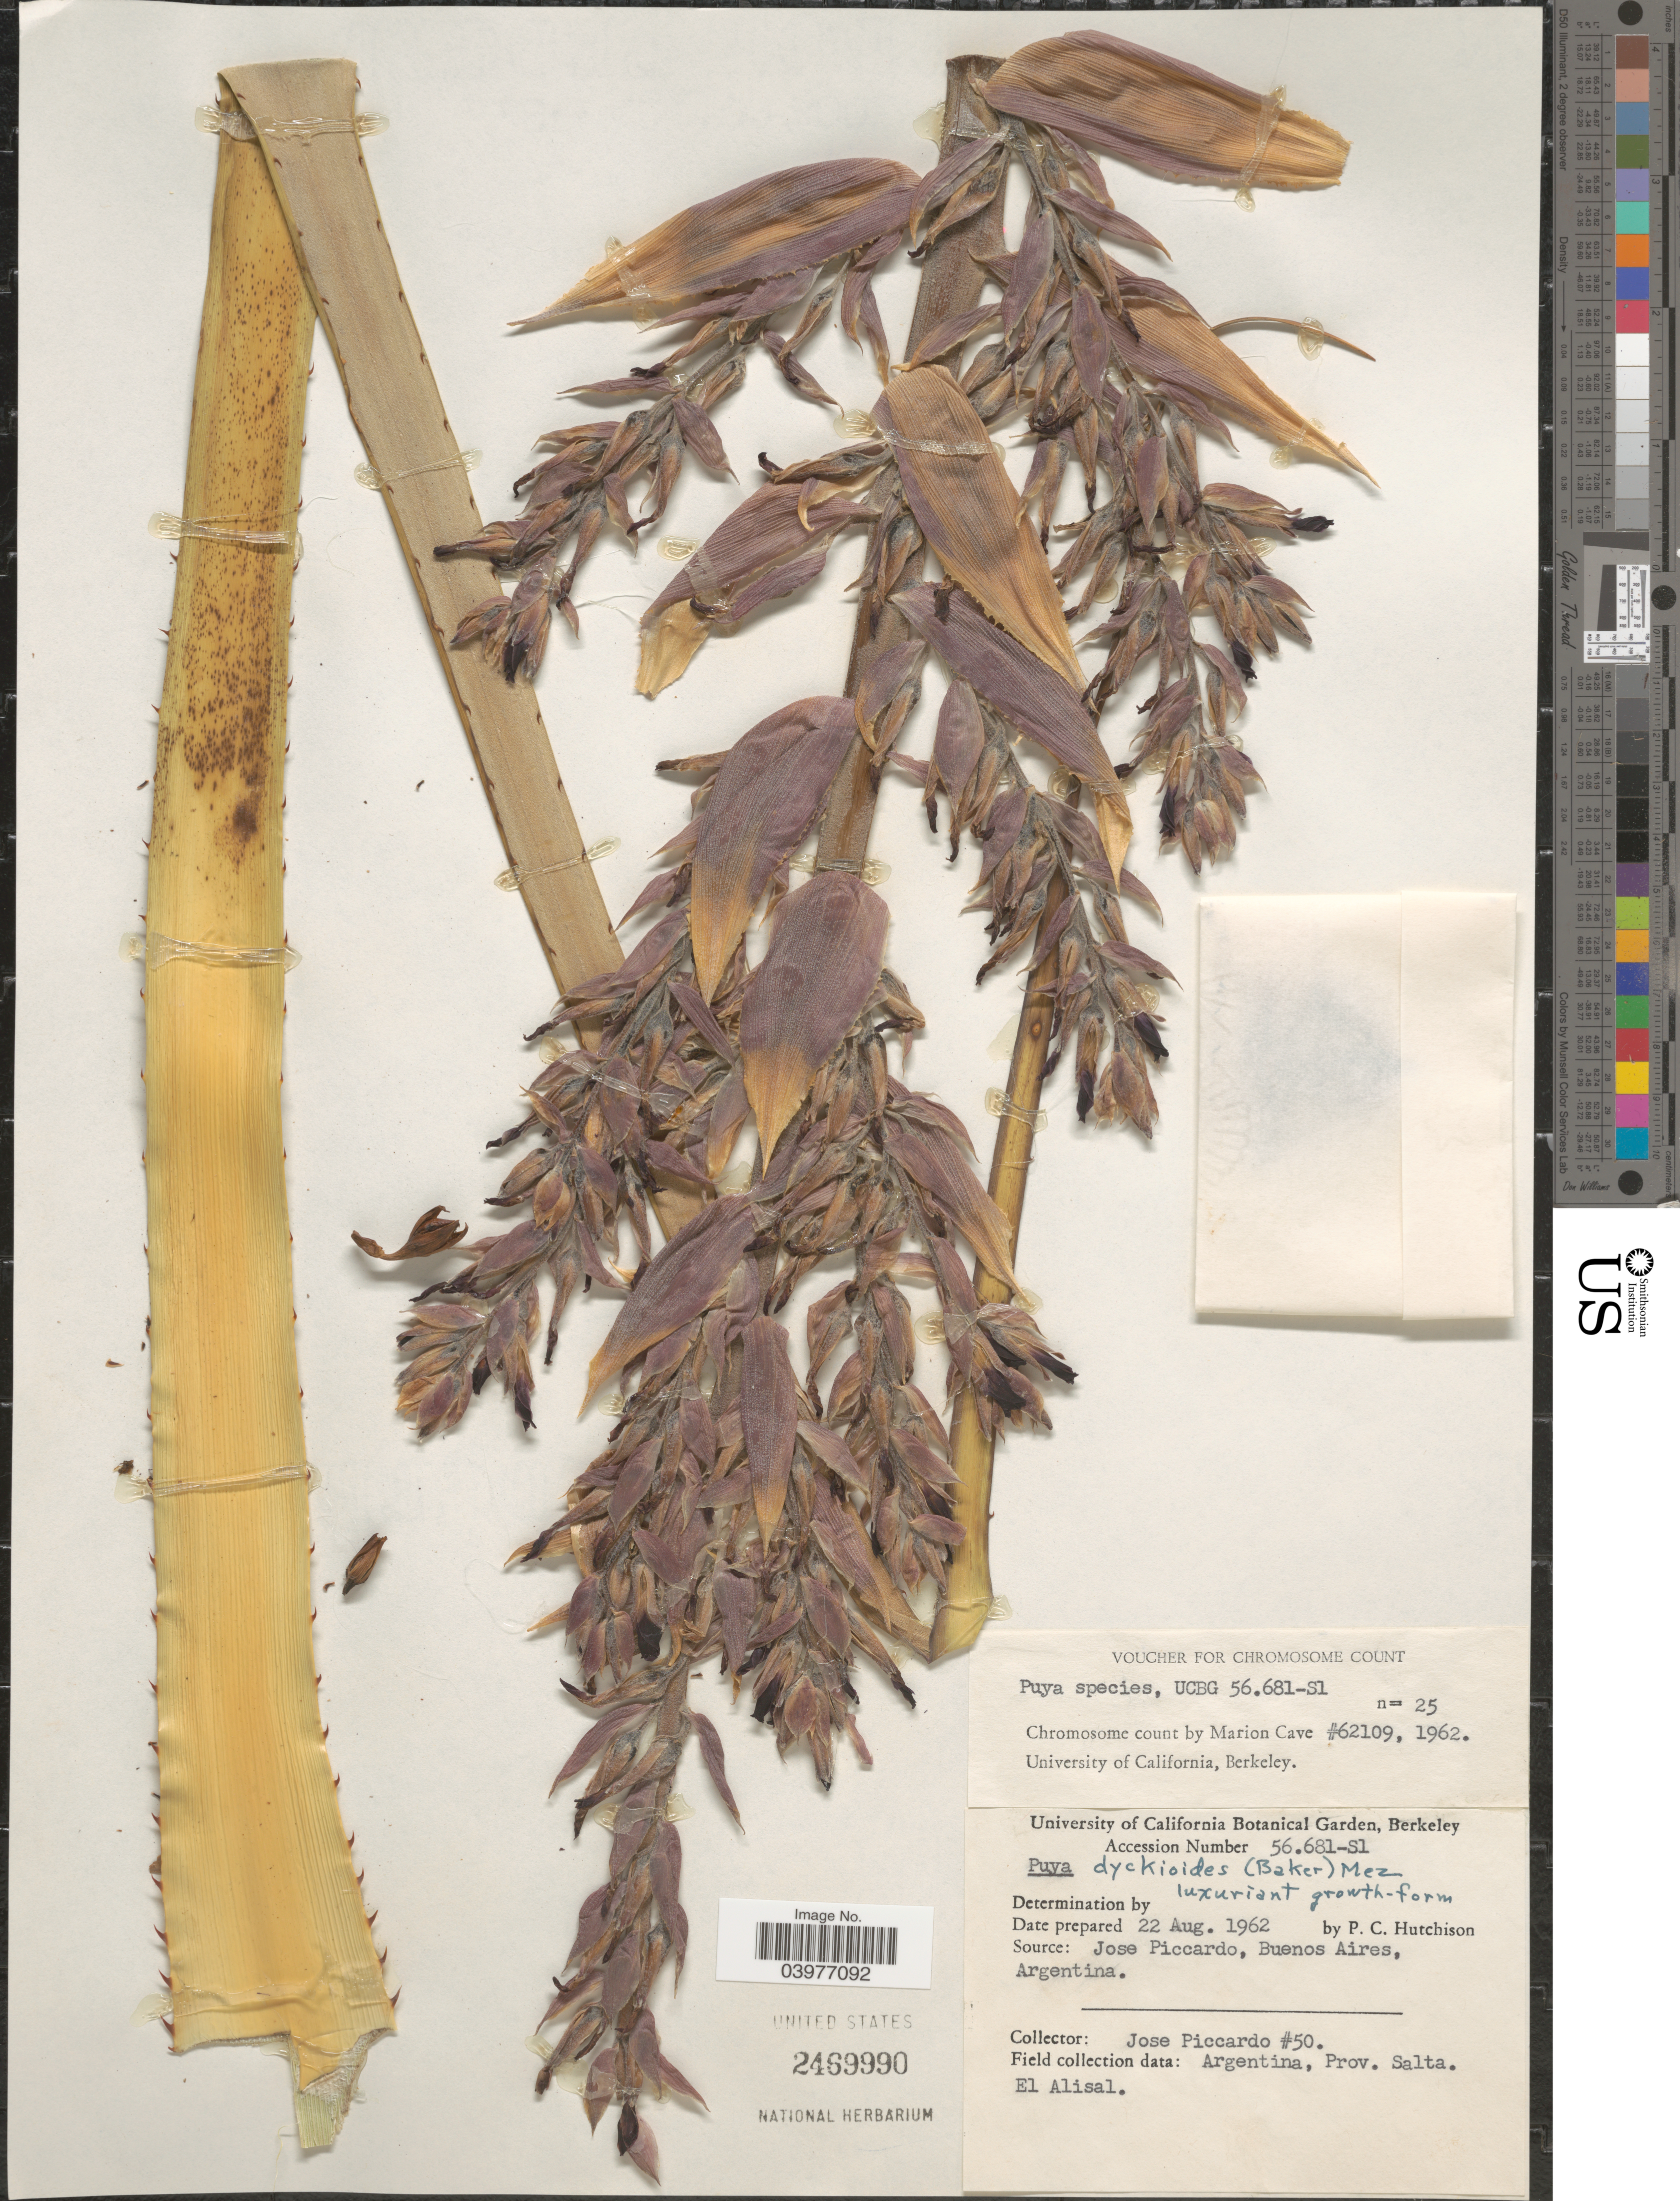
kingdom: Plantae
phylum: Tracheophyta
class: Liliopsida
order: Poales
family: Bromeliaceae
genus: Puya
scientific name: Puya dyckioides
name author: (Baker) Mez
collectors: P. C. Hutchison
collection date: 1962-08-22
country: United States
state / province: California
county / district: Alameda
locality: University of California Botanical Garden, Berkeley.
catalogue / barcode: US 2469990